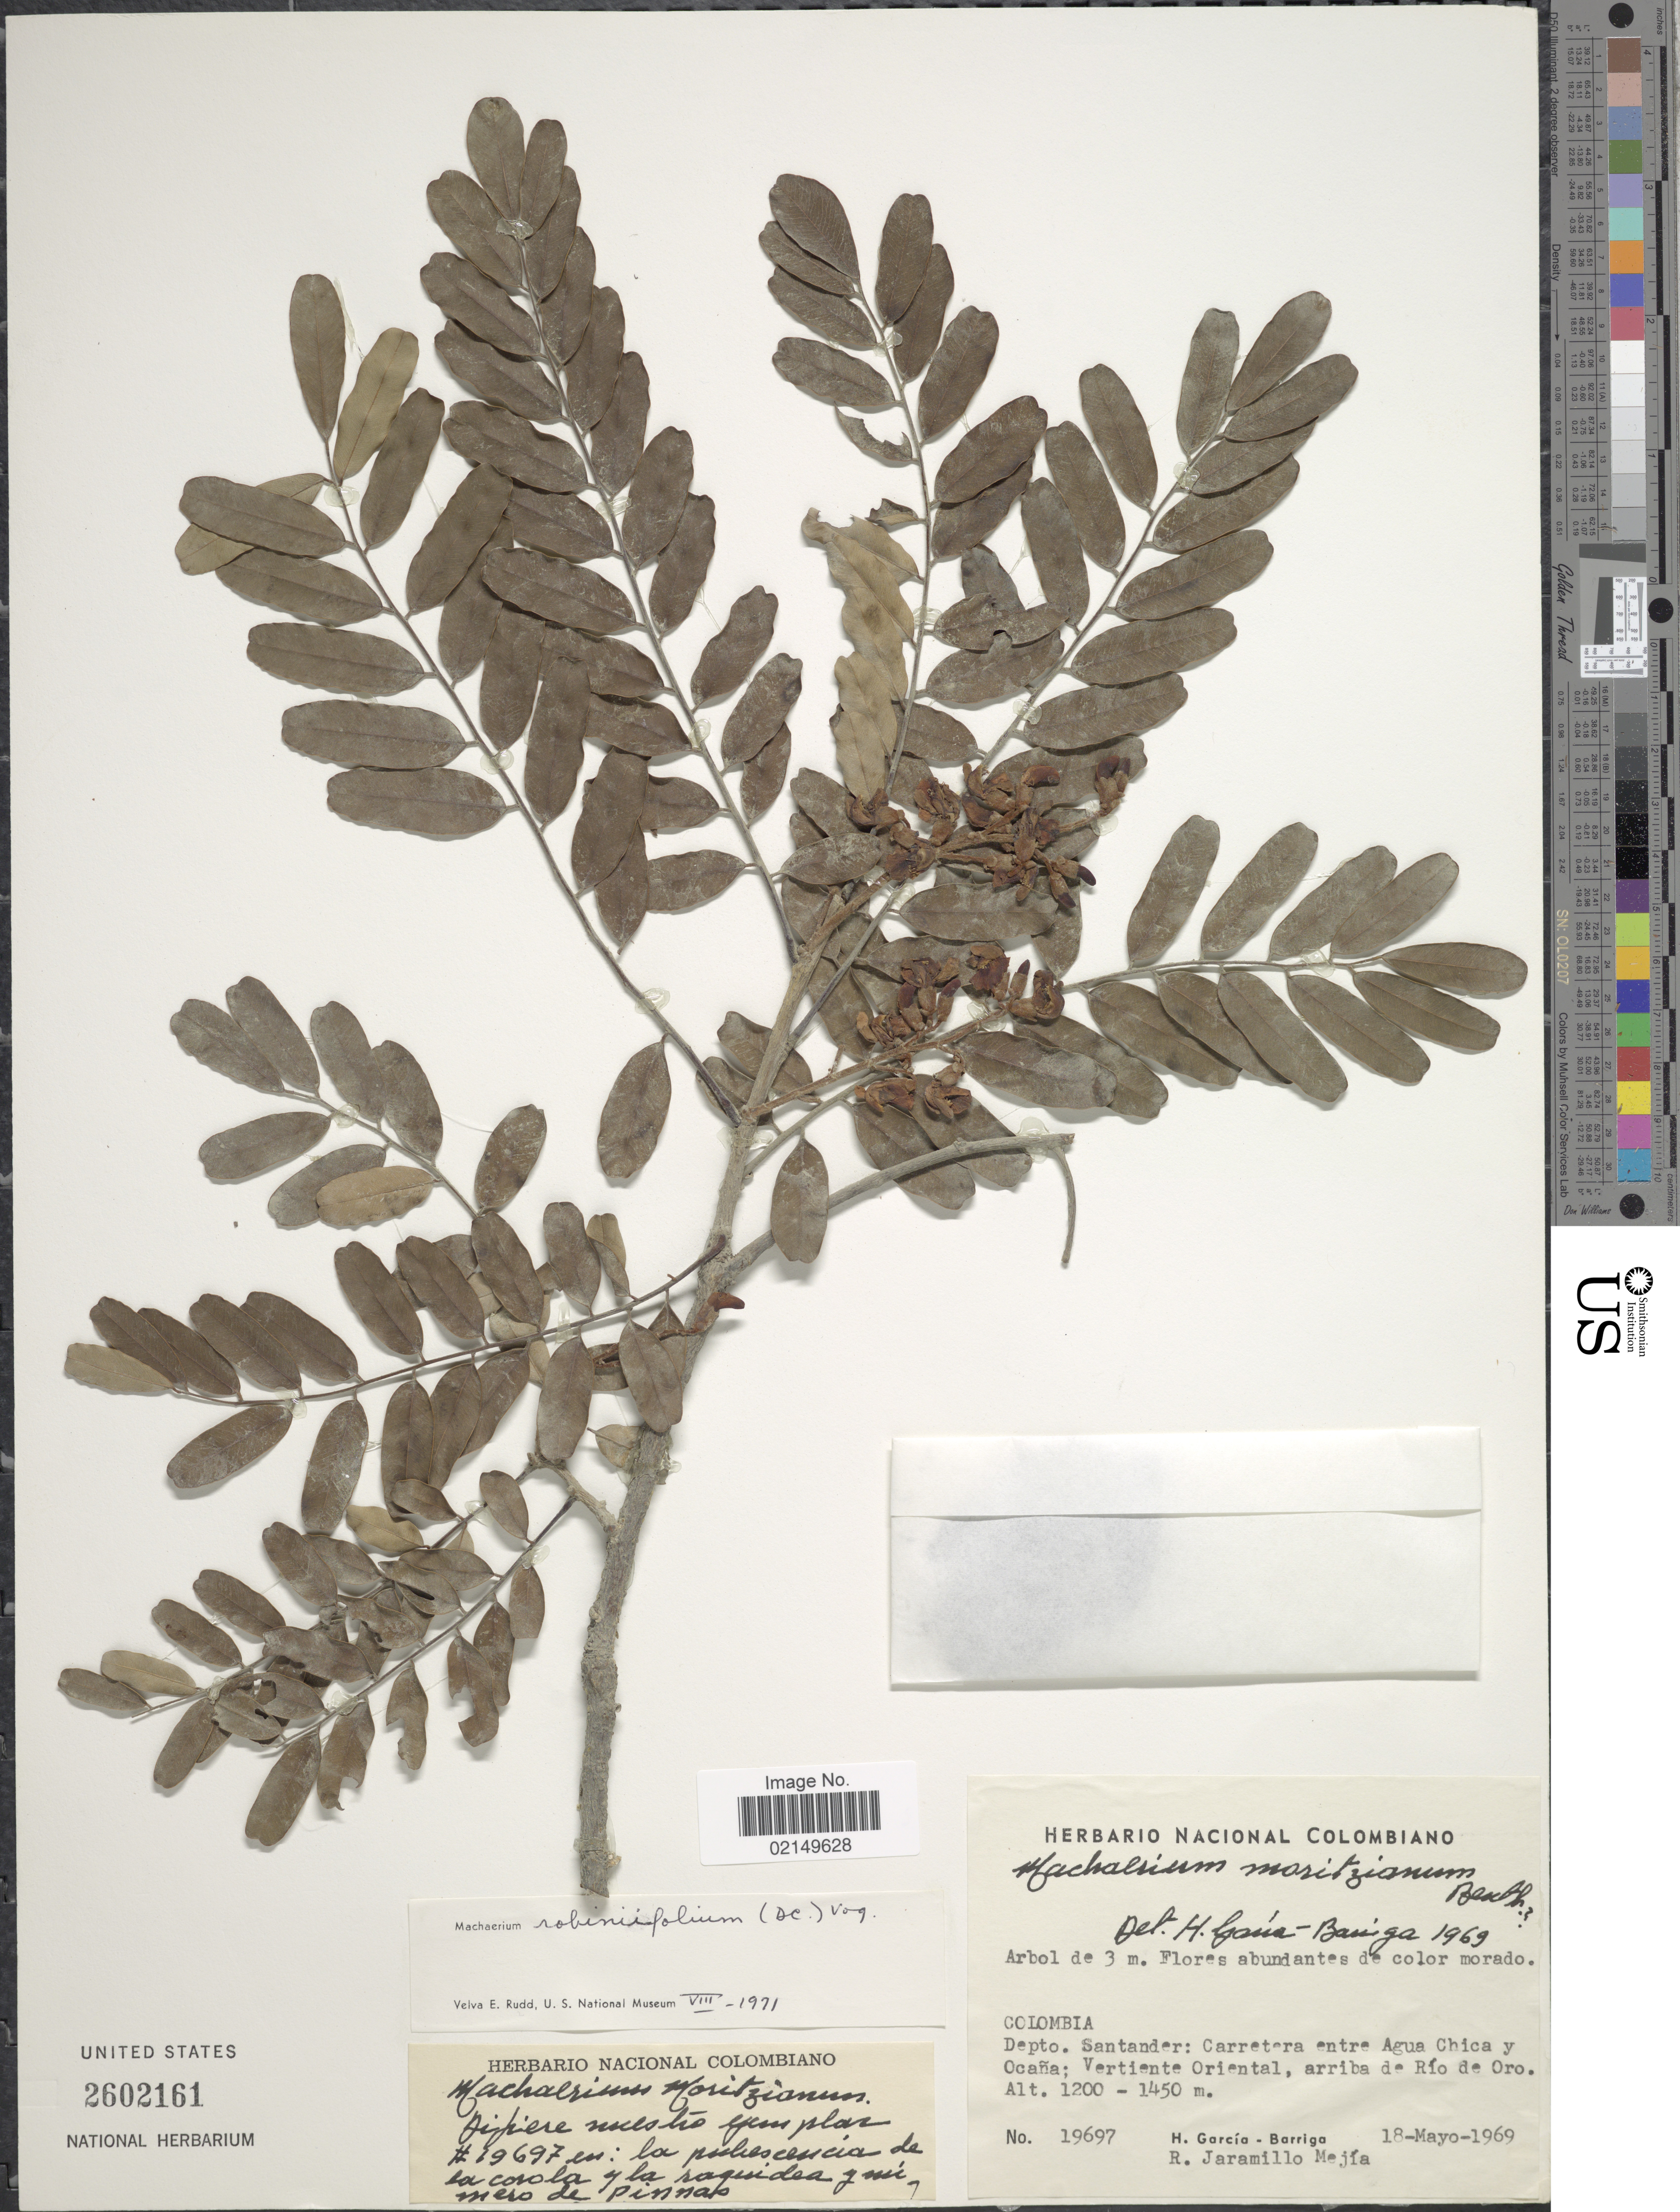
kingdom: Plantae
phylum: Tracheophyta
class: Magnoliopsida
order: Fabales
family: Fabaceae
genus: Machaerium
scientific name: Machaerium robinifolium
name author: (DC.) Vogel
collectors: H. García Barriga & R. Jaramillo M.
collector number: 19697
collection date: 1969-05-18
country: Colombia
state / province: Santander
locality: Depto. Santander: Carretera entre Agua Chica y Ocana, Vertiente Oriental, arriba de Rio de Oro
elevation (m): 1200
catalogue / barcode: US 2602161